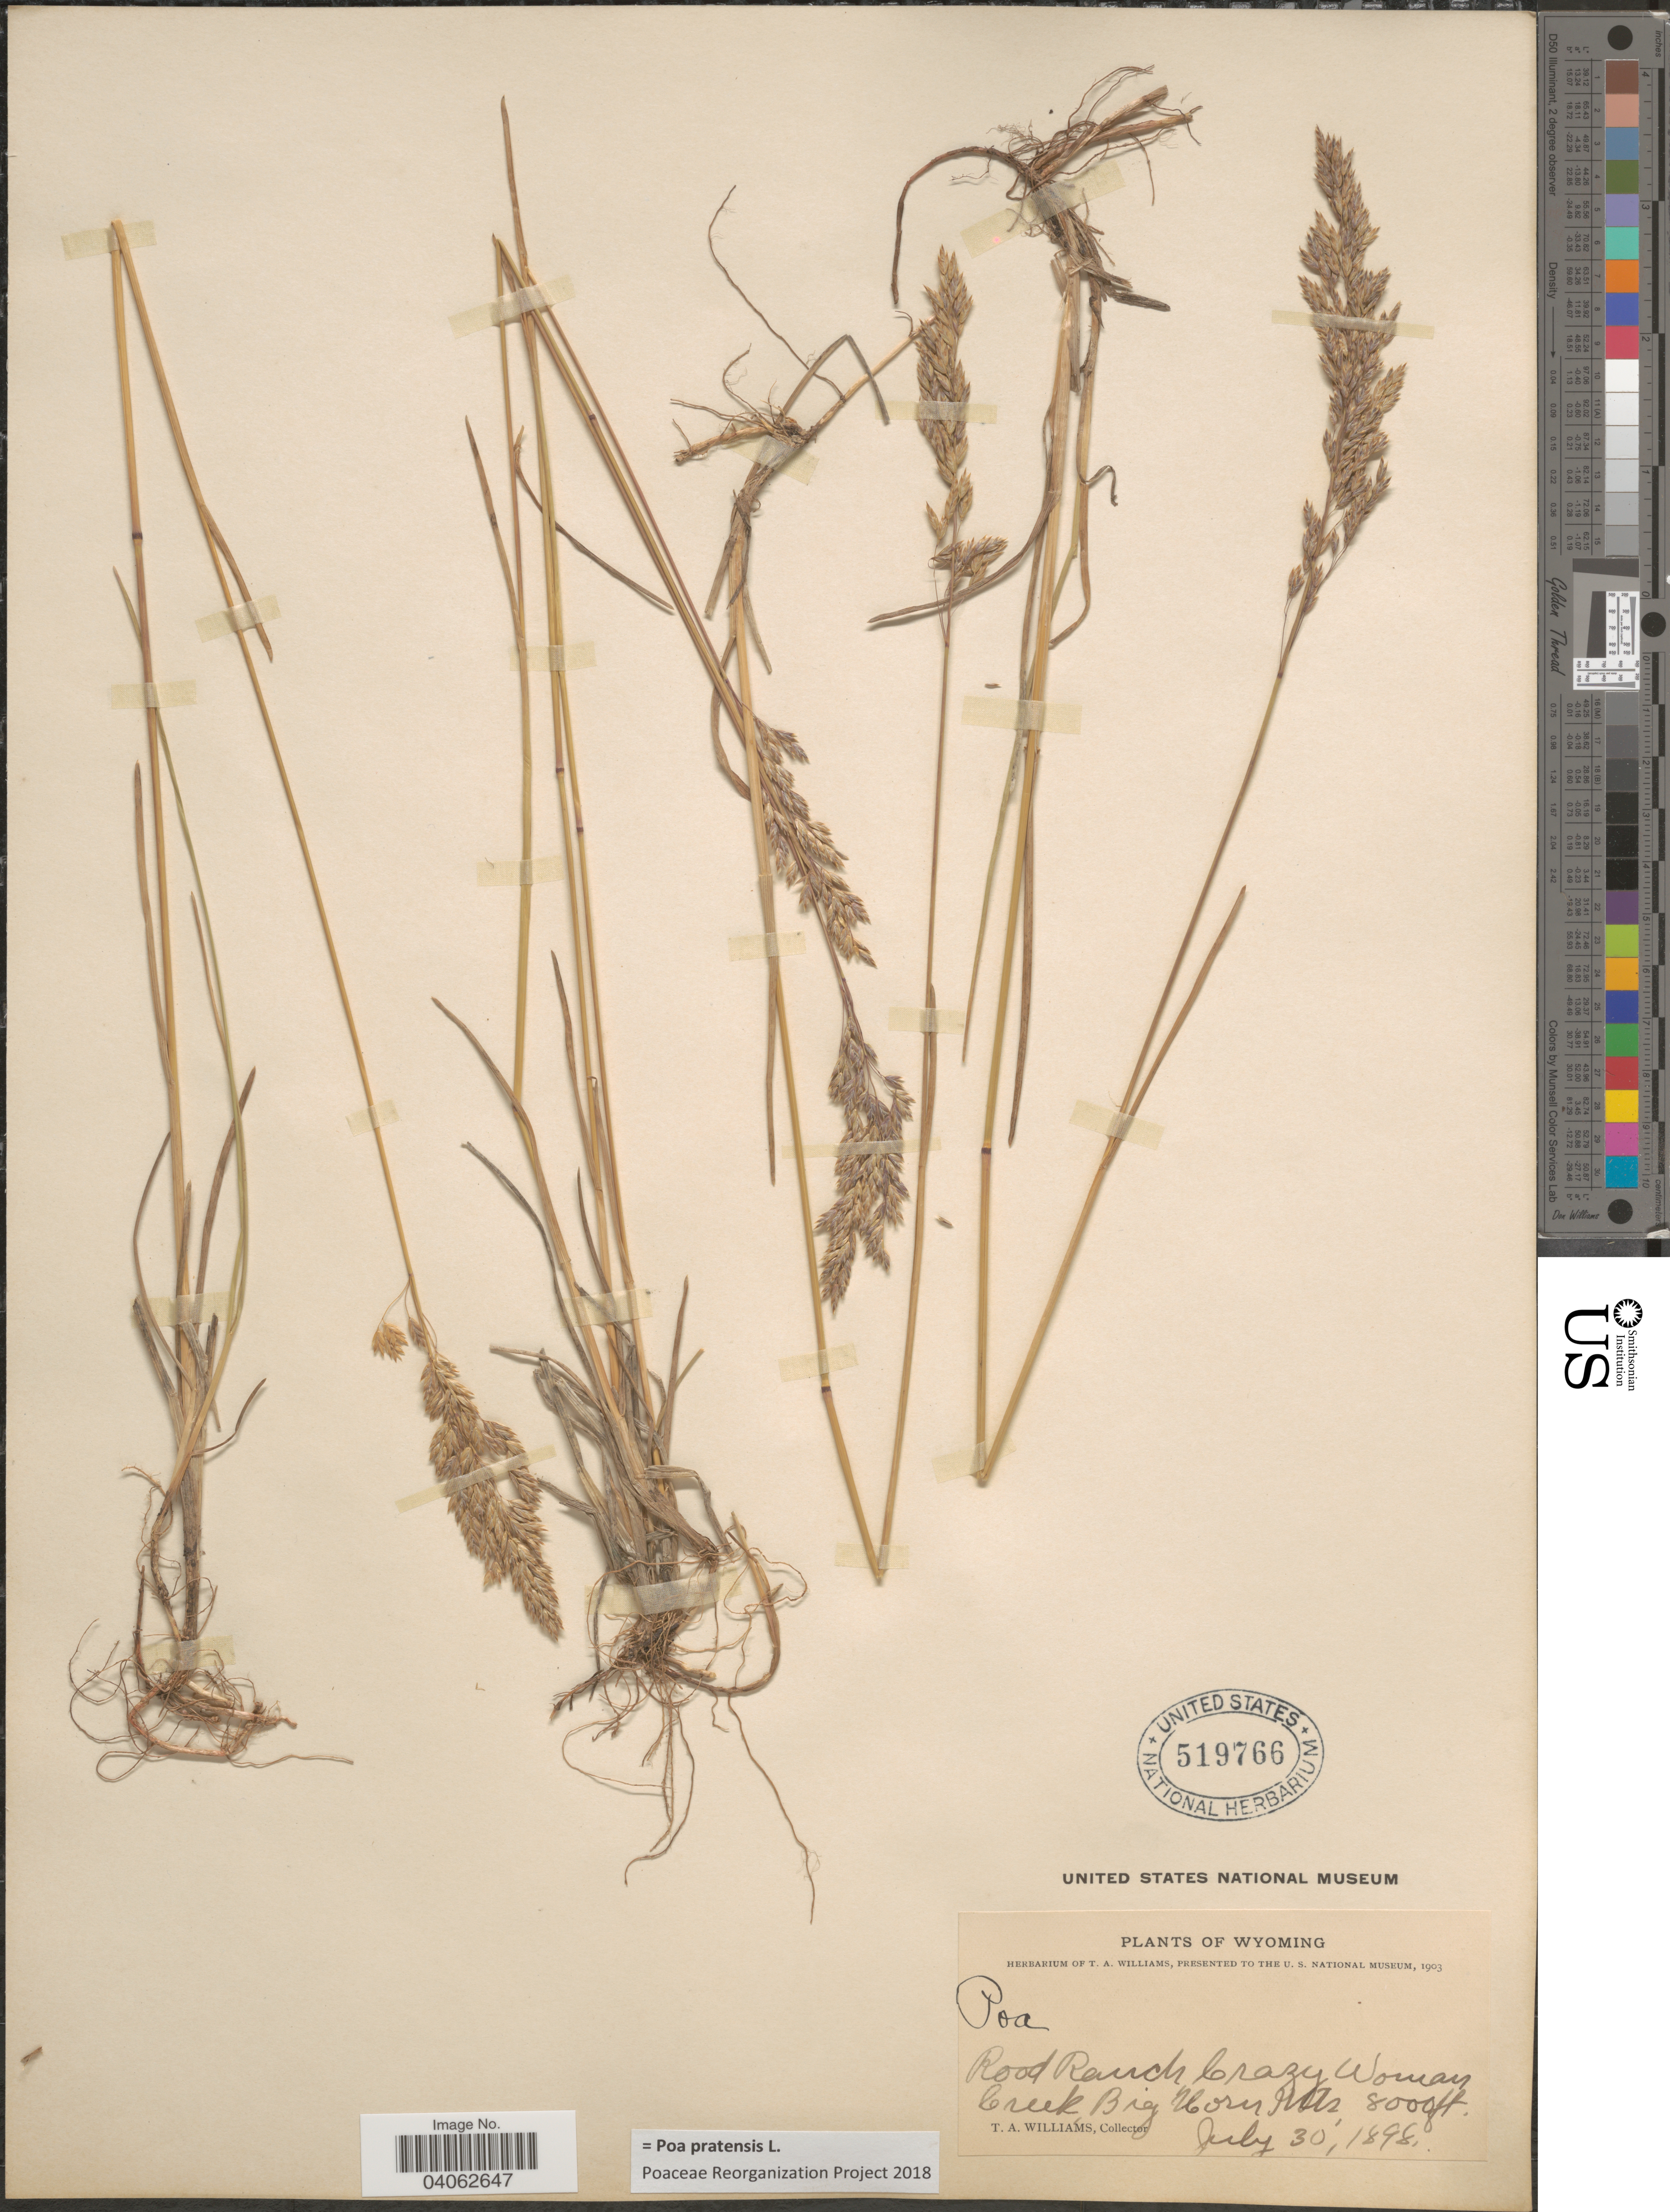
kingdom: Plantae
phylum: Tracheophyta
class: Liliopsida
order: Poales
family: Poaceae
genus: Poa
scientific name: Poa pratensis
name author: L.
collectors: T. Williams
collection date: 1898-07-30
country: United States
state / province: Wyoming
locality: Rood Ranch Crazy Woman Creek Big Horn Mts.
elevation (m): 2438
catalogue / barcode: US 519766